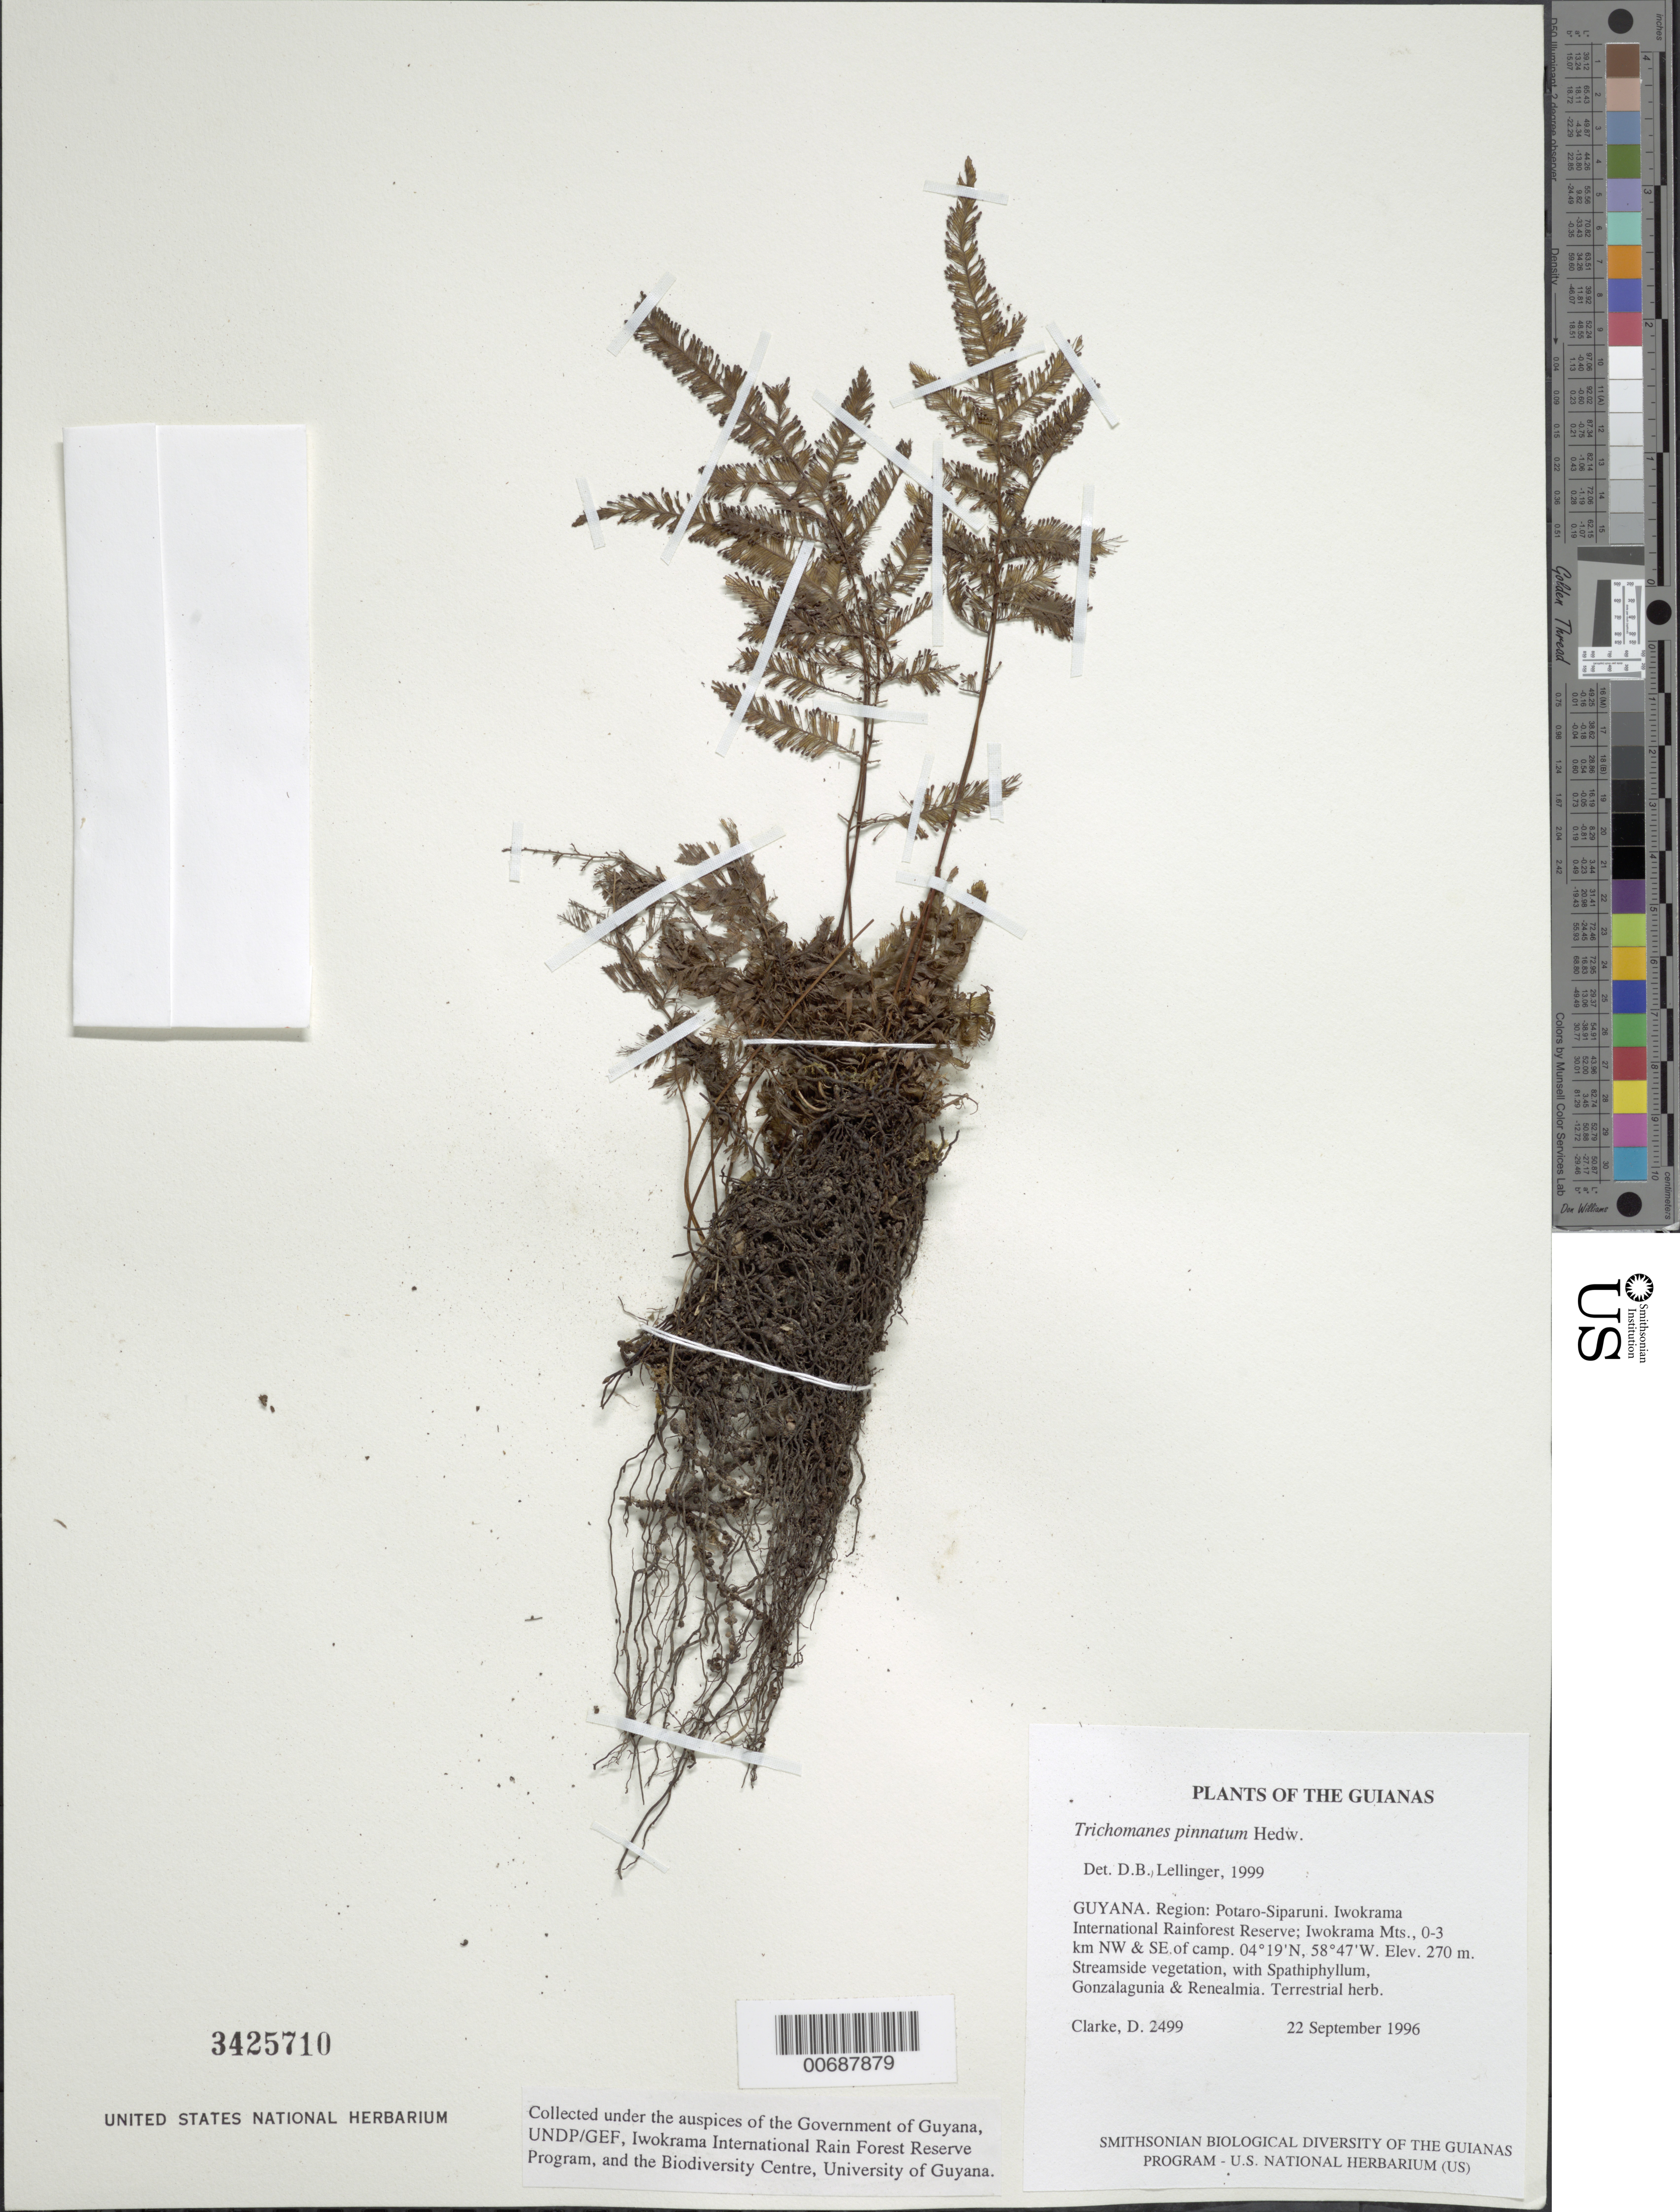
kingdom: Plantae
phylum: Tracheophyta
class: Polypodiopsida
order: Hymenophyllales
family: Hymenophyllaceae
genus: Trichomanes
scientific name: Trichomanes pinnatum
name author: Hedw.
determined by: Lellinger, David B., (BOT), Smithsonian Institution - National Museum of Natural History (UNITED STATES)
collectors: H. D. Clarke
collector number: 2499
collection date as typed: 22 September 1996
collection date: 1996-09-22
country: Guyana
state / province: Potaro-Siparuni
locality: Iwokrama International Rainforest Reserve; Iwokrama Mts., 0-3 km NW & SE of camp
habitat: Streamside vegetation, with Spathiphyllum, Gonzalagunia & Renealmia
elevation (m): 270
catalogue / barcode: US 3425710